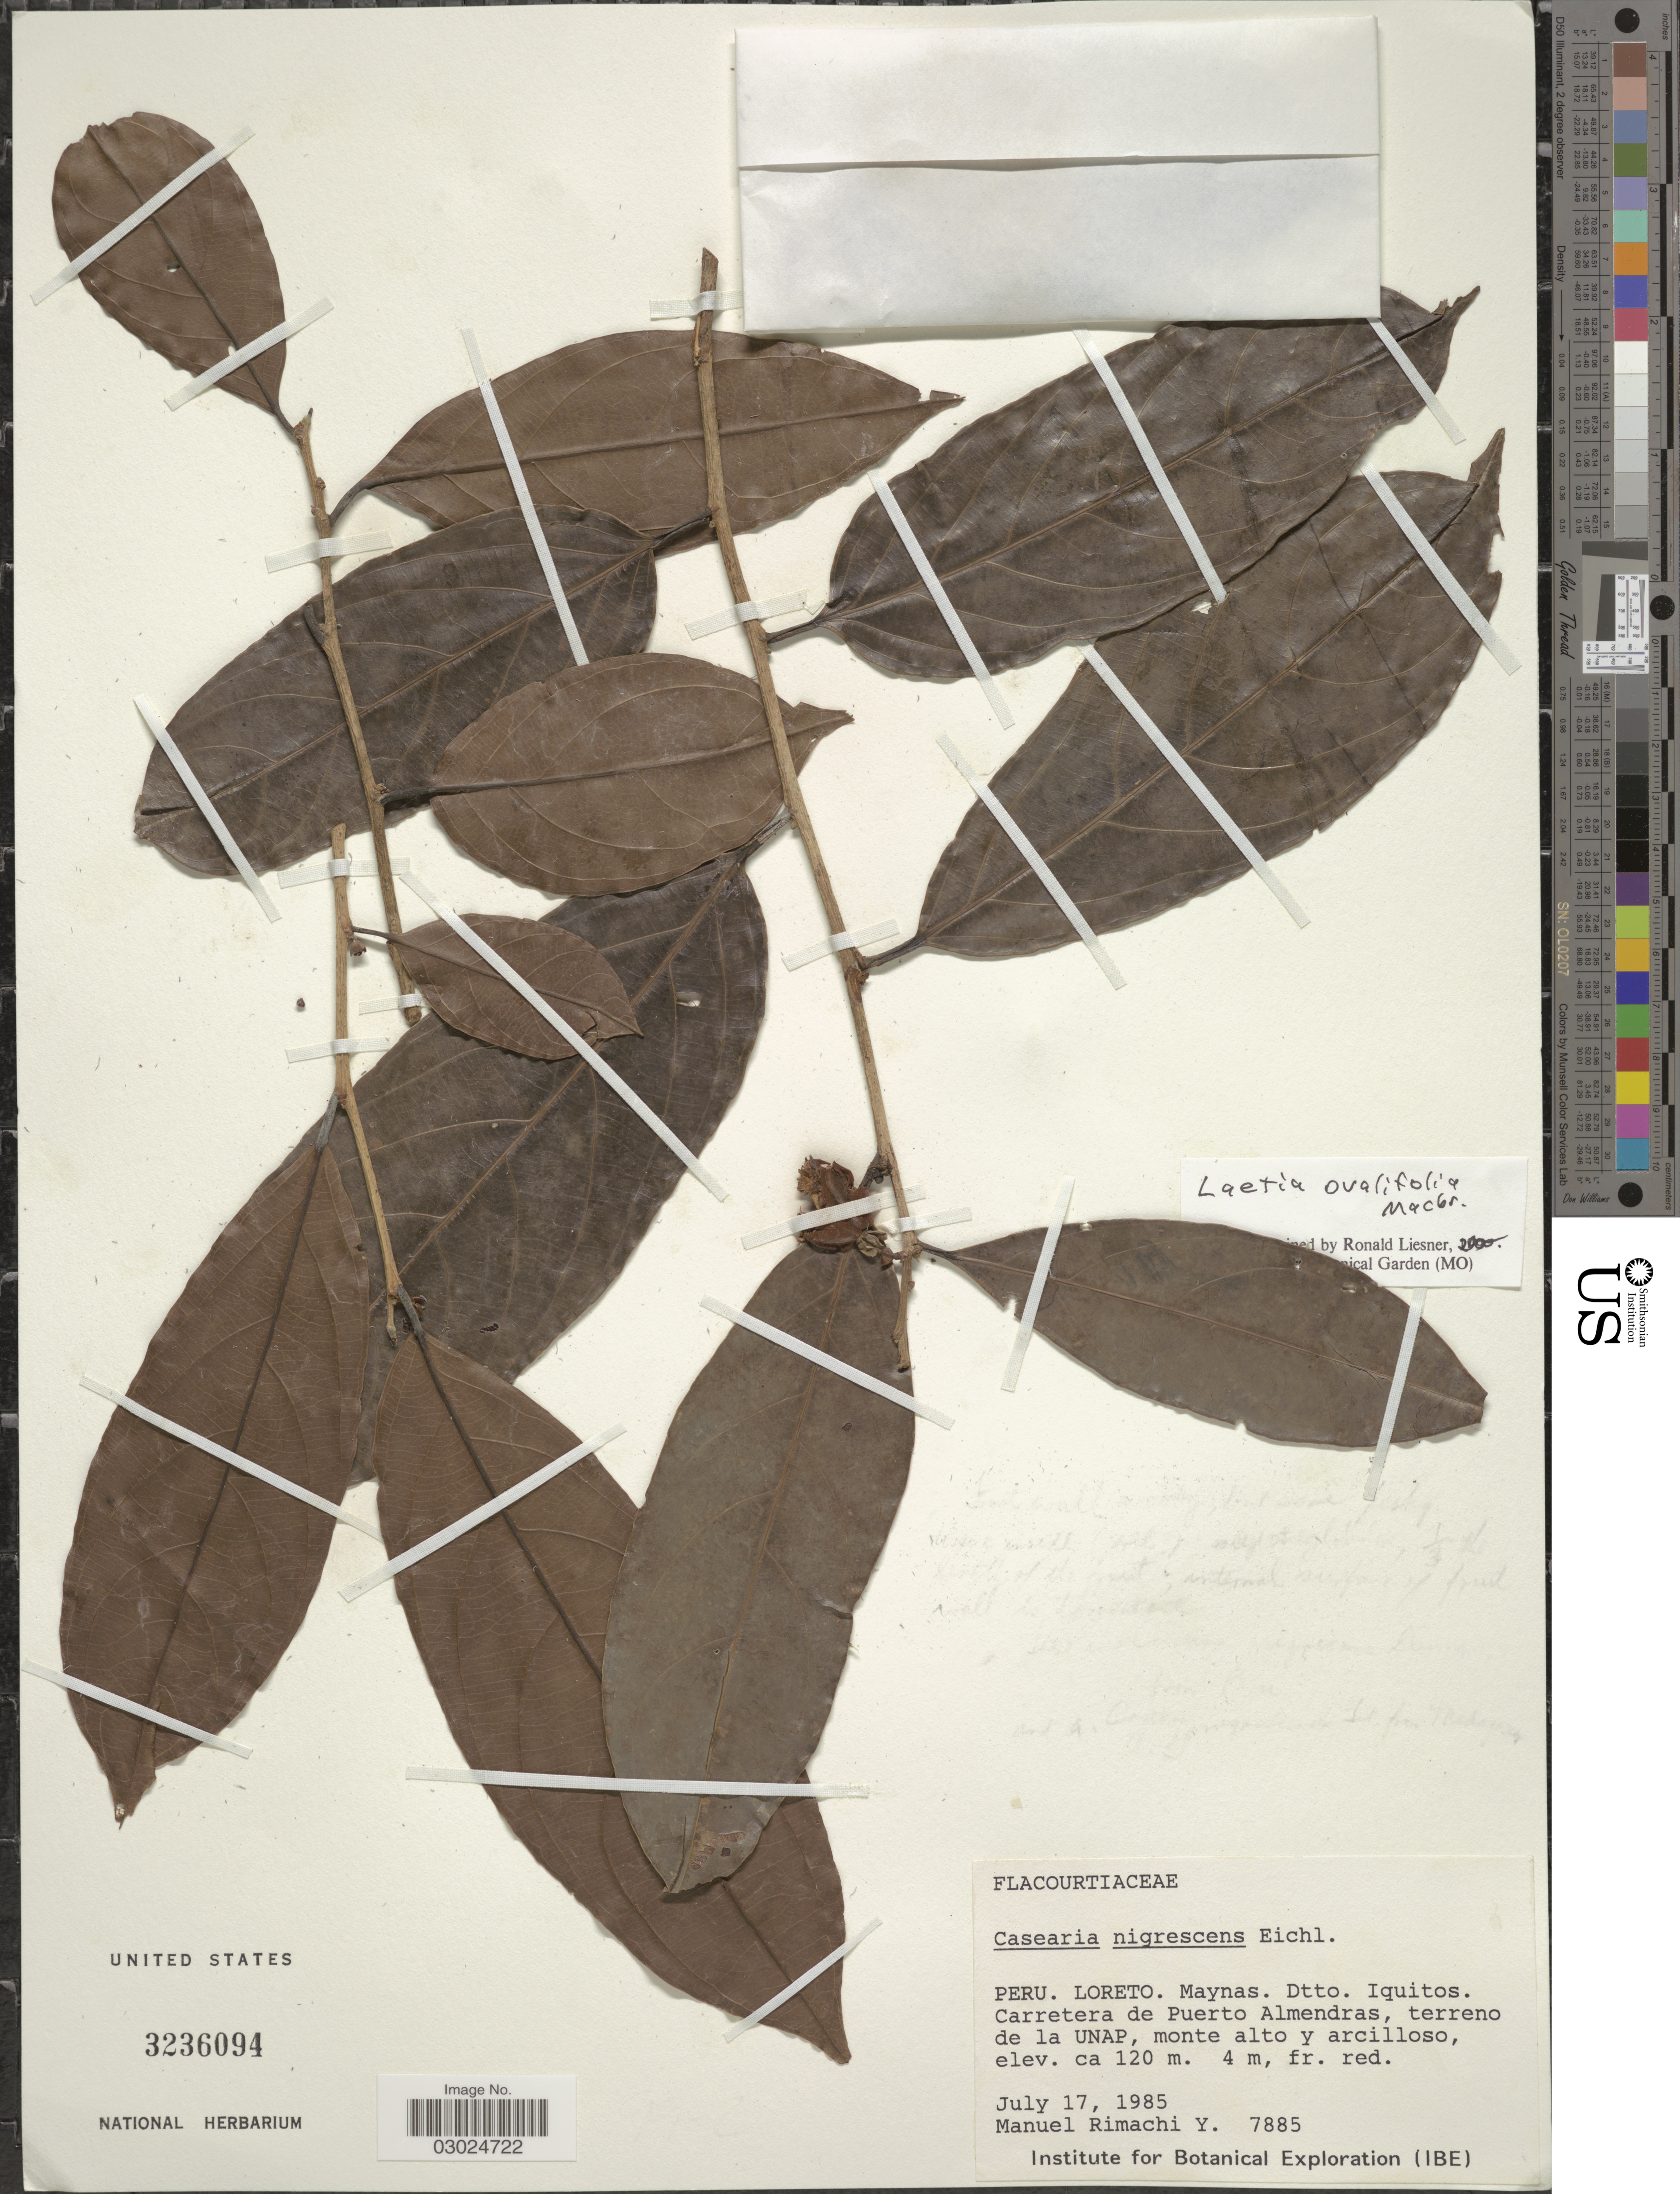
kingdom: Plantae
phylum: Tracheophyta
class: Magnoliopsida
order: Malpighiales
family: Salicaceae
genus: Irenodendron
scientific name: Irenodendron ovalifolium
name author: (J.F. Macbr.) M.H. Alford & Dement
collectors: M. Rimachi Y.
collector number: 7885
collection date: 1985-07-17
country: Peru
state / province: Loreto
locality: Maynas. Dtto. Iquitos. Carretera de Puerto Almendras, terreno de la UNAP, monte alto y arcilloso.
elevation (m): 120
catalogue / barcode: US 3236094